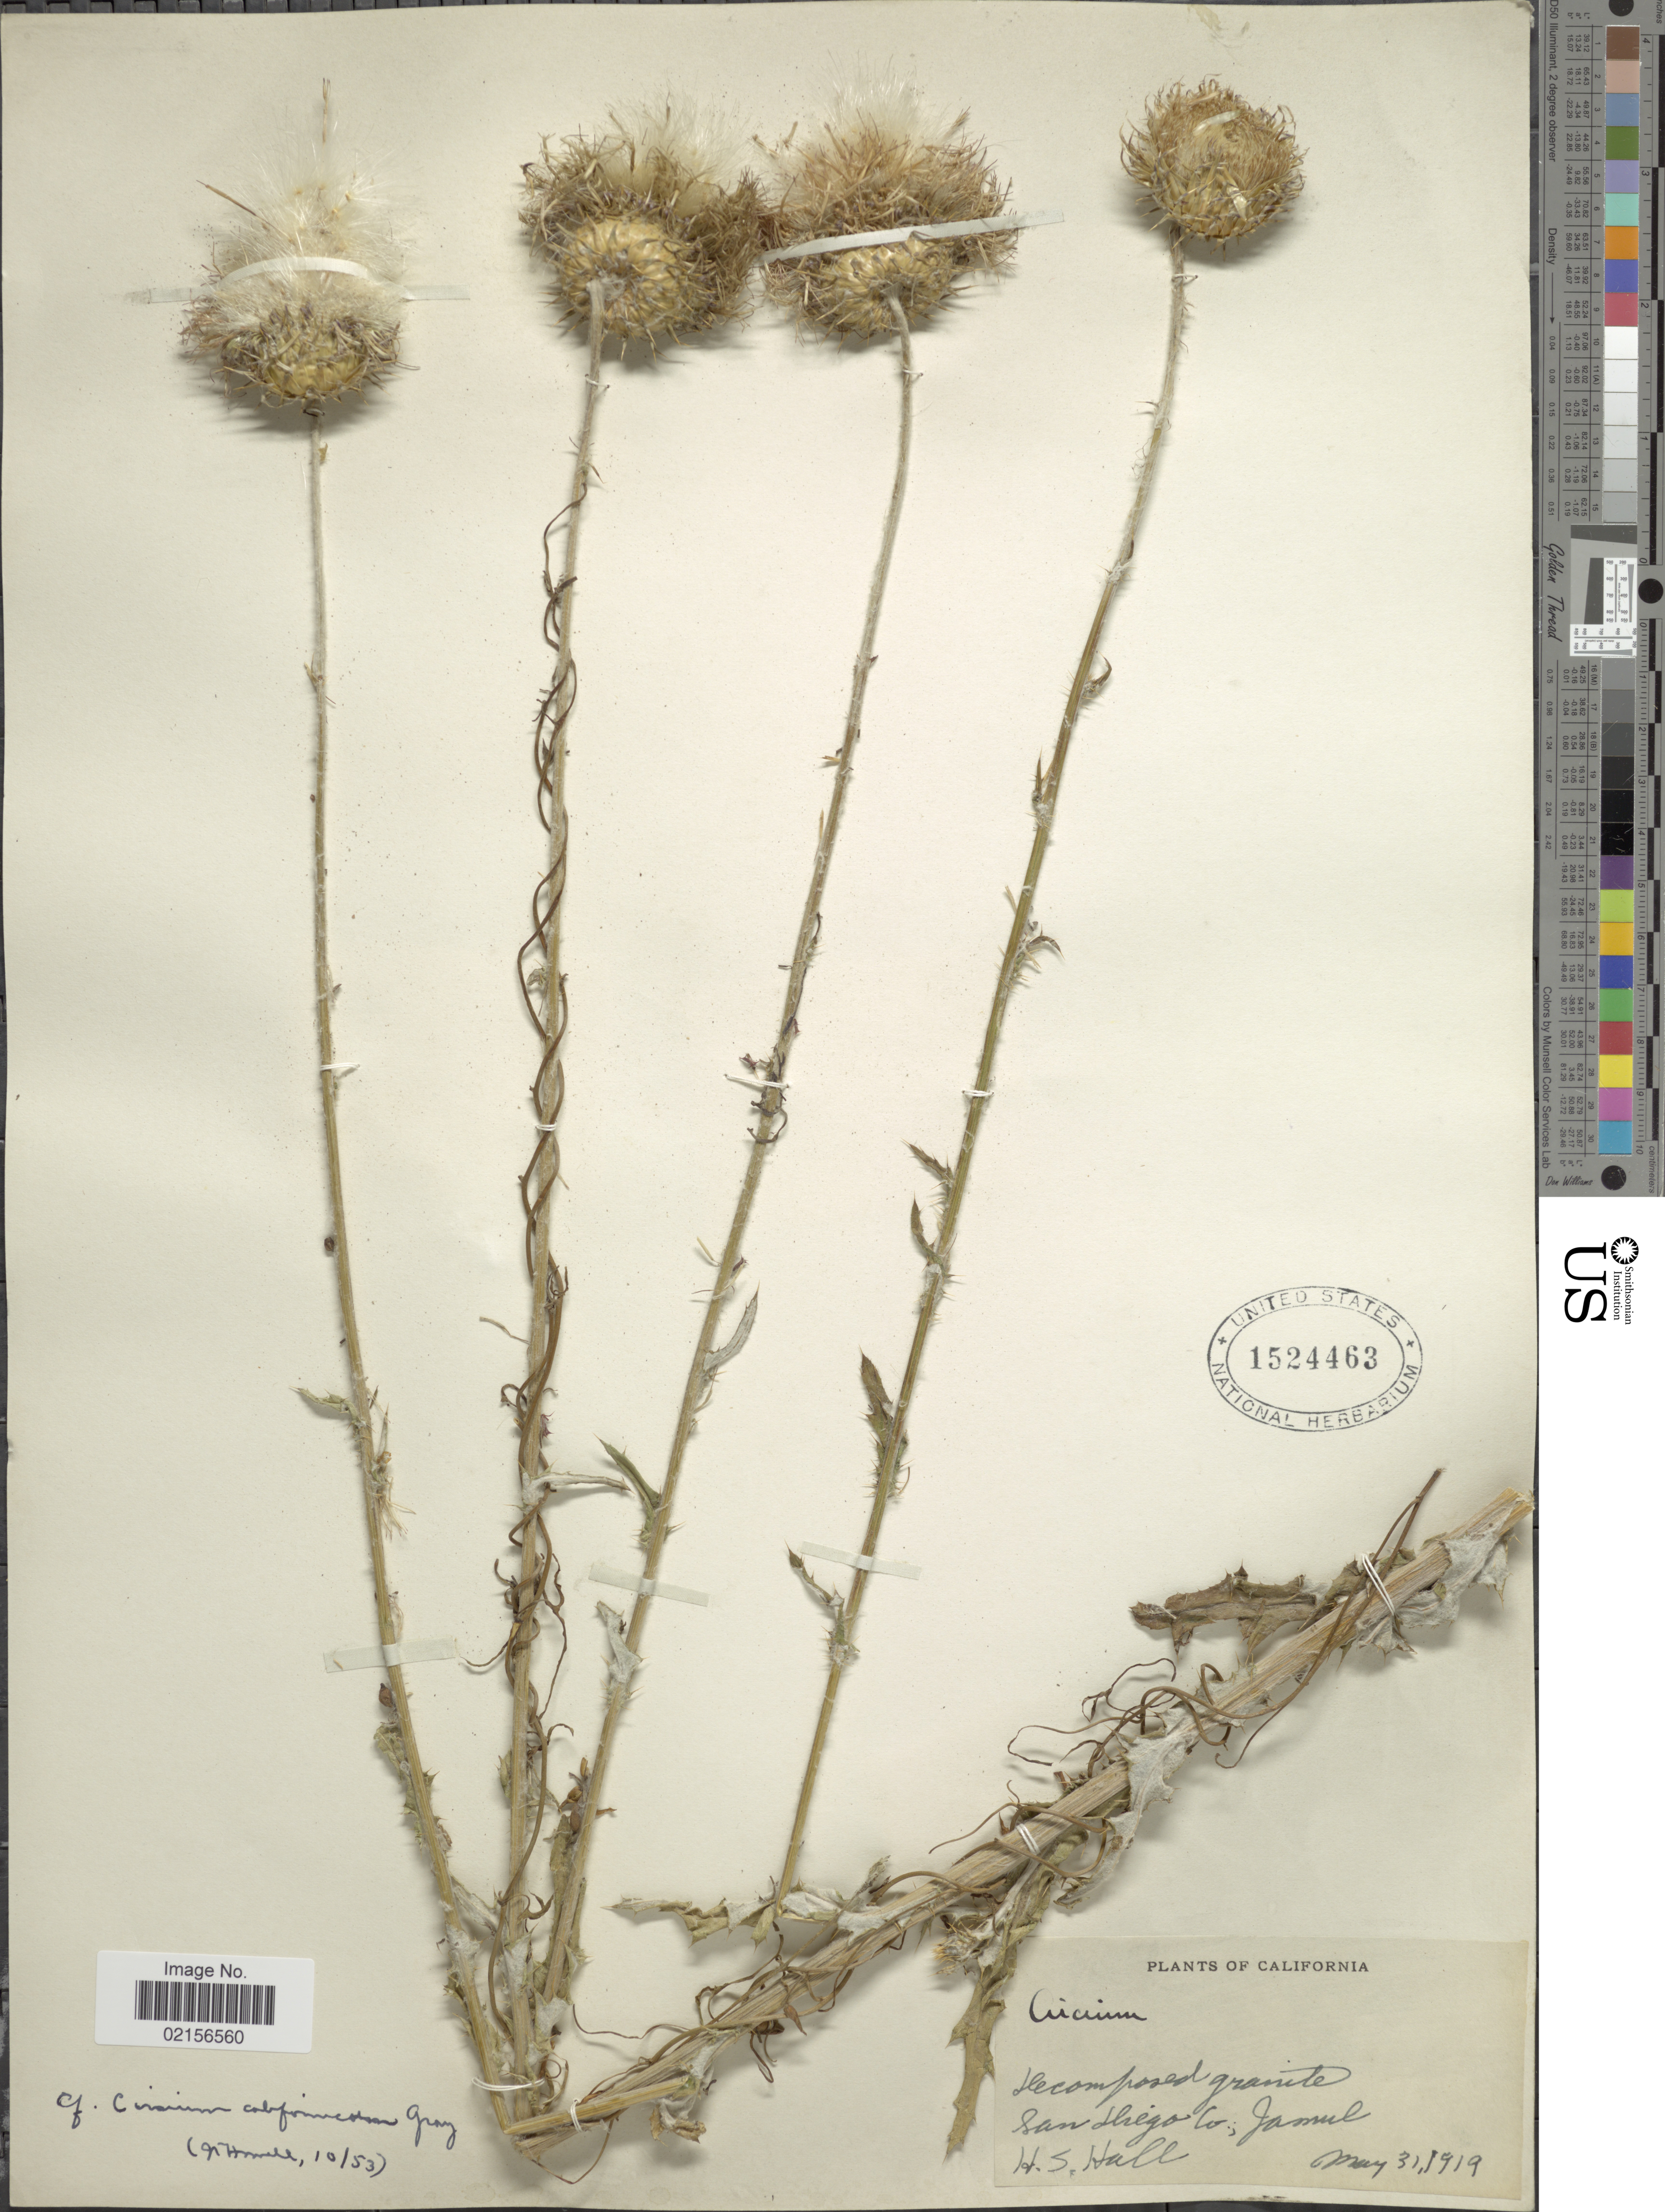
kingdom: Plantae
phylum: Tracheophyta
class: Magnoliopsida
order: Asterales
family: Asteraceae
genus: Cirsium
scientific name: Cirsium occidentale var. californicum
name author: (A. Gray) D.J. Keil & C.E. Turner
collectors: H. Hall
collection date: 1919-05-31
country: United States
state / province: California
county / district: San Diego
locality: San Diego Co; Jamul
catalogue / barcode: US 1524463